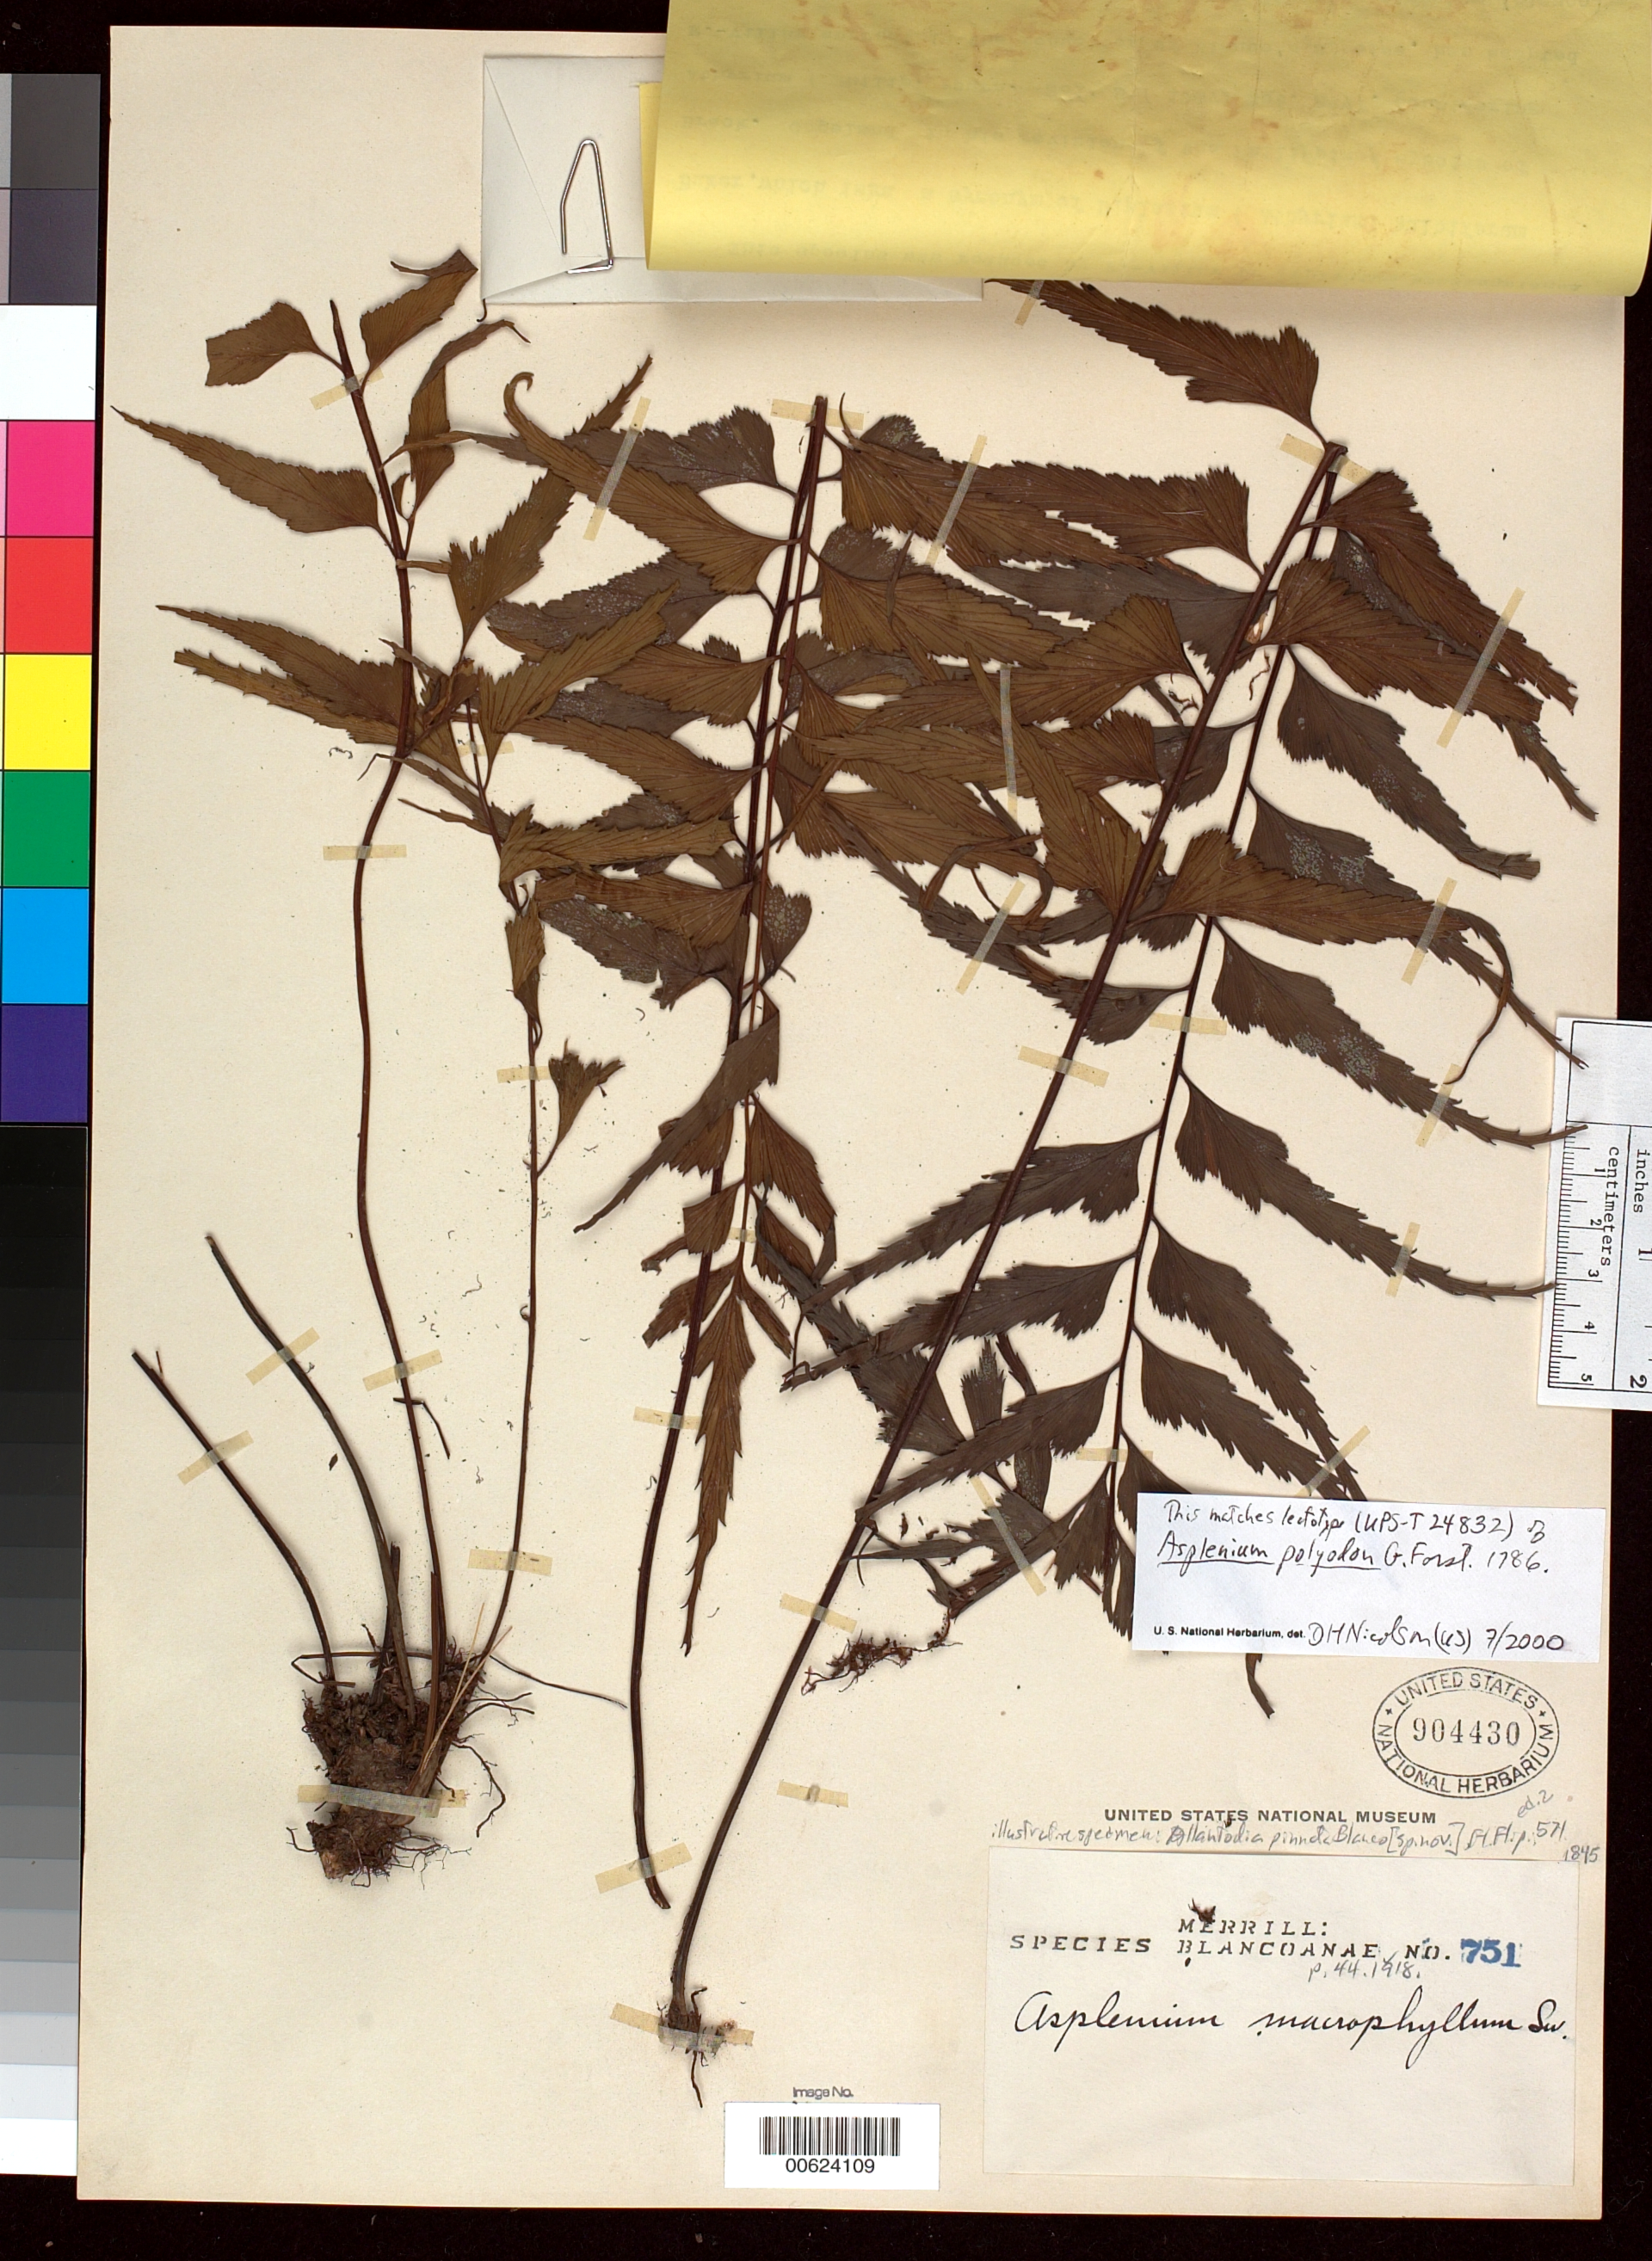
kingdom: Plantae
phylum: Tracheophyta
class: Polypodiopsida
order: Polypodiales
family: Aspleniaceae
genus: Asplenium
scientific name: Asplenium polyodon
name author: G. Forst.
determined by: Nicolson, Dan H.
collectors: E. D. Merrill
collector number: Sp. Blancoan. 0751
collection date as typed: Nov 1914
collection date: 1914-11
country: Philippines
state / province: Calabarzon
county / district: Rizal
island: Luzon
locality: Mandaloyan.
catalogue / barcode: US 904430